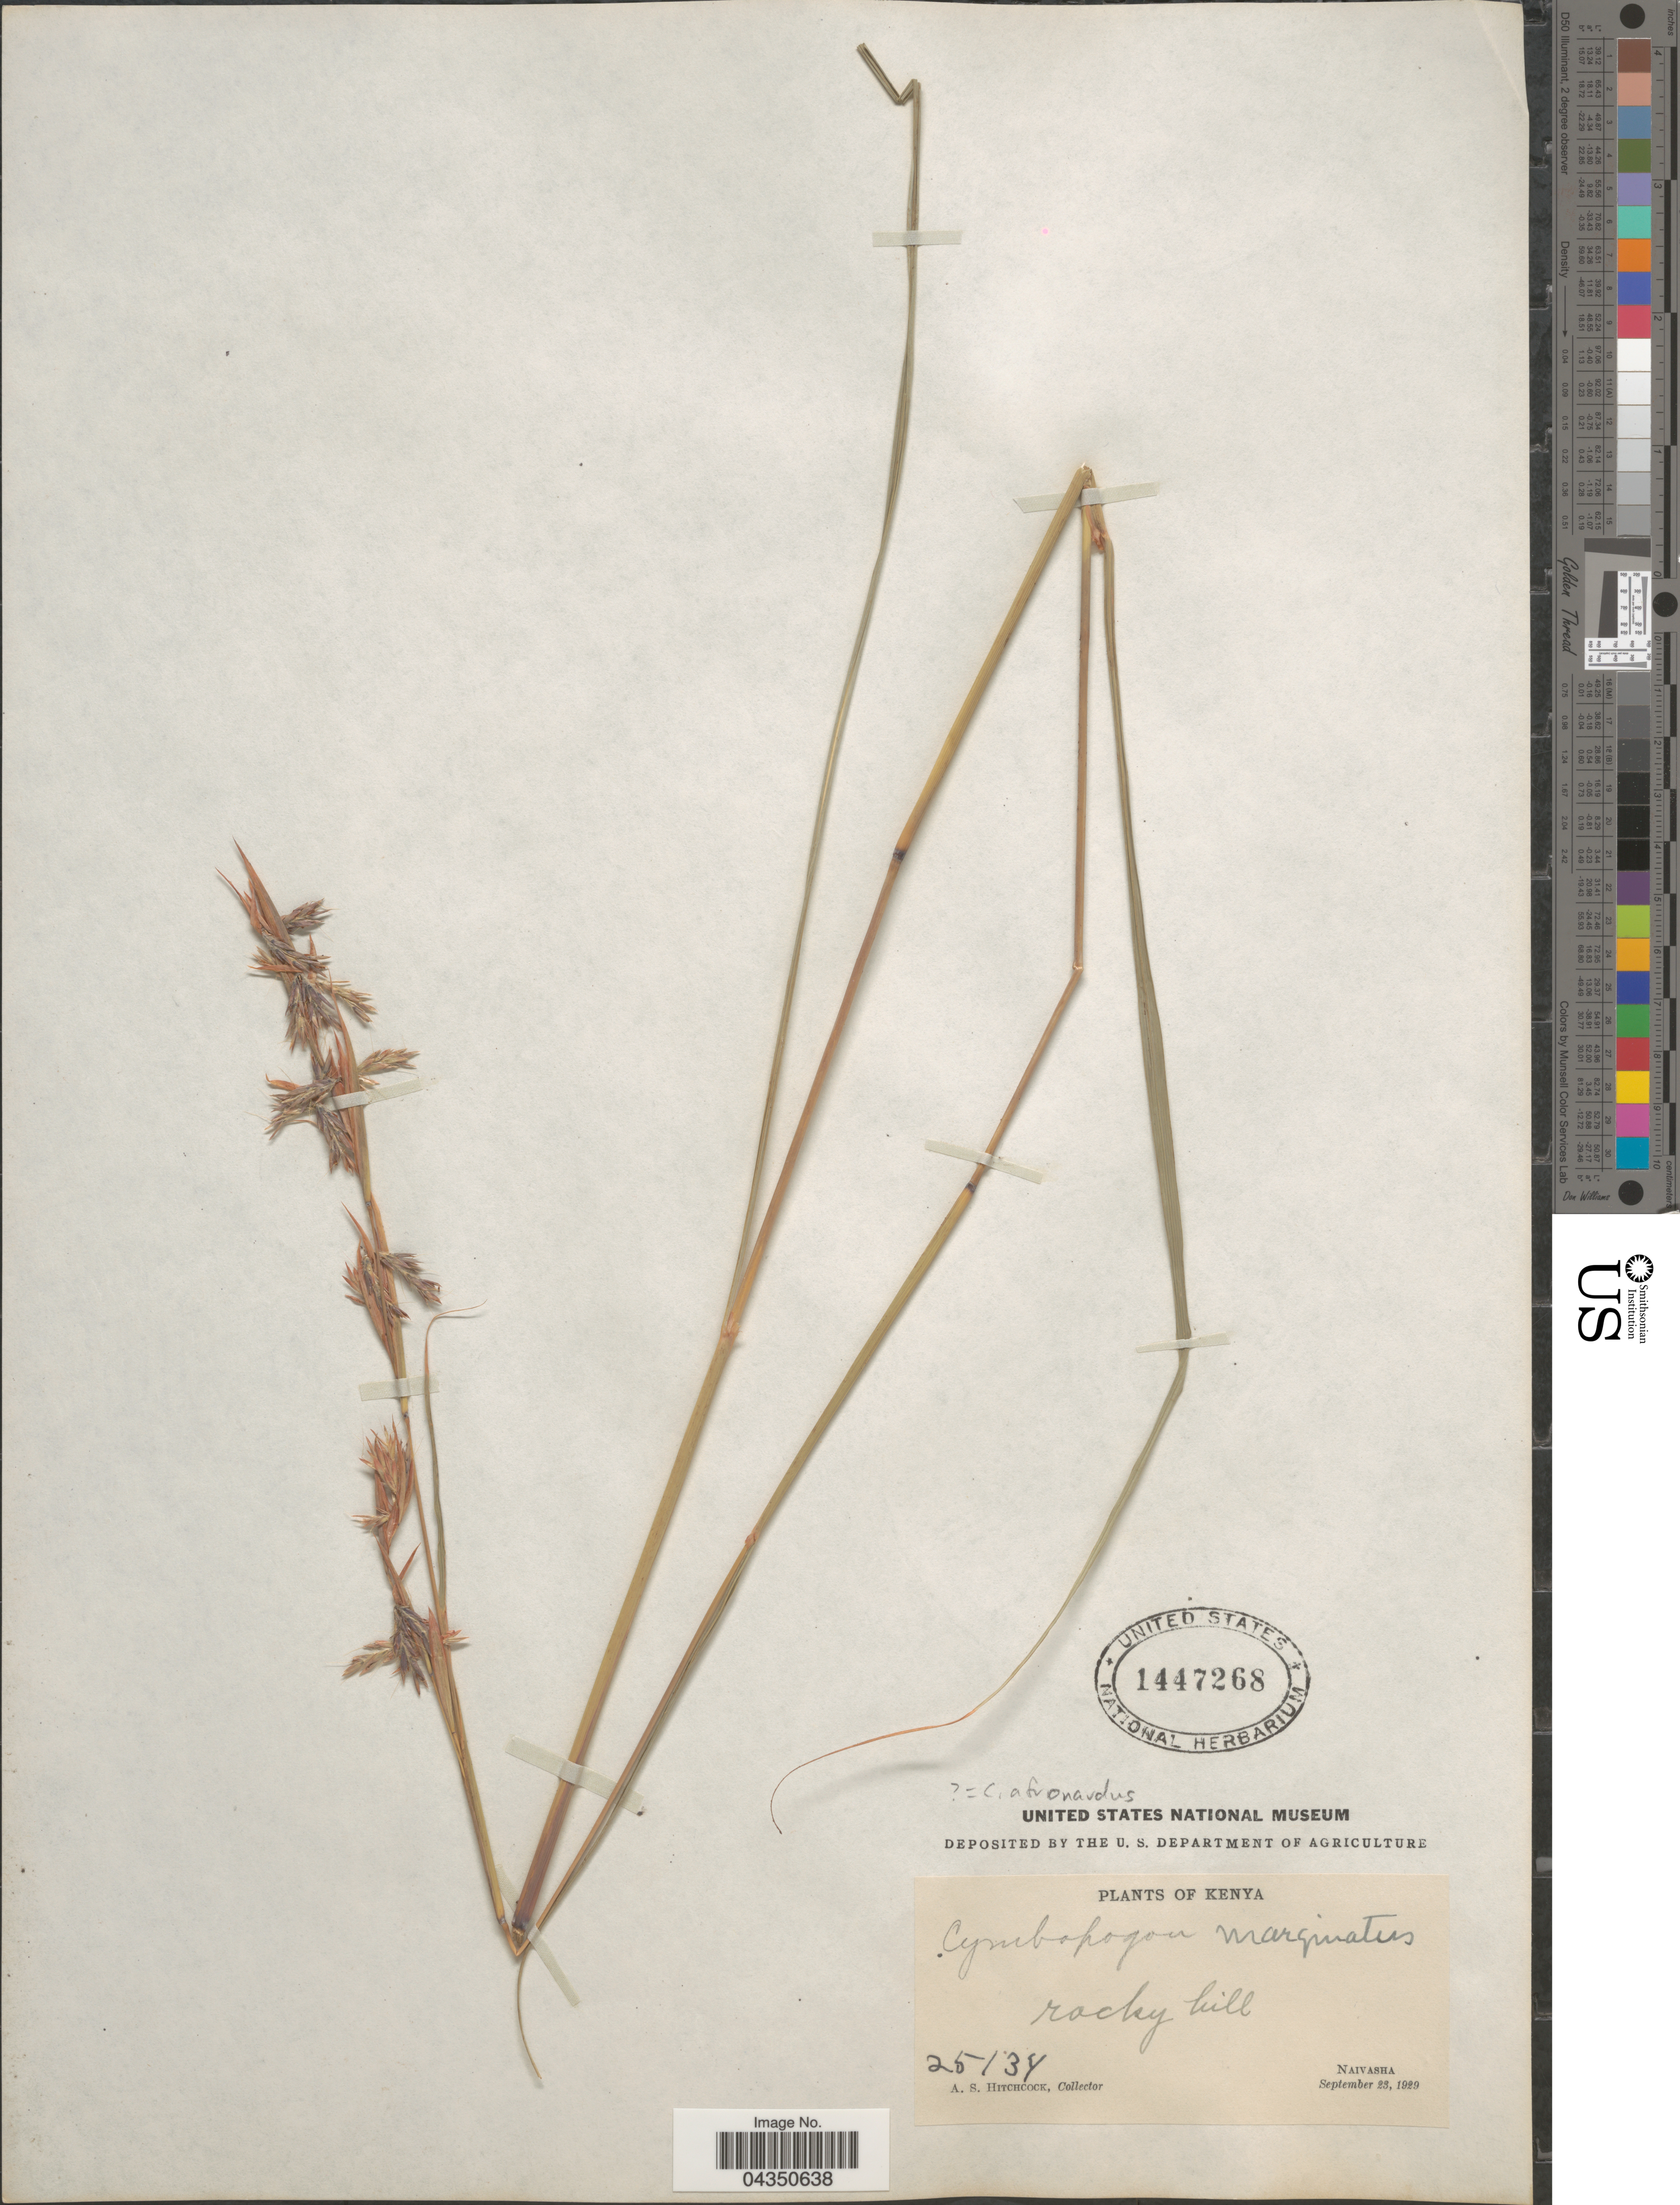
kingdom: Plantae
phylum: Tracheophyta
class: Liliopsida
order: Poales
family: Poaceae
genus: Cymbopogon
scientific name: Cymbopogon nardus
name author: (L.) Rendle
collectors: A. S. Hitchcock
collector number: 25134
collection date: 1929-09-23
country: Kenya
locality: Rocky hill. Naivasha.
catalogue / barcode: US 1447268